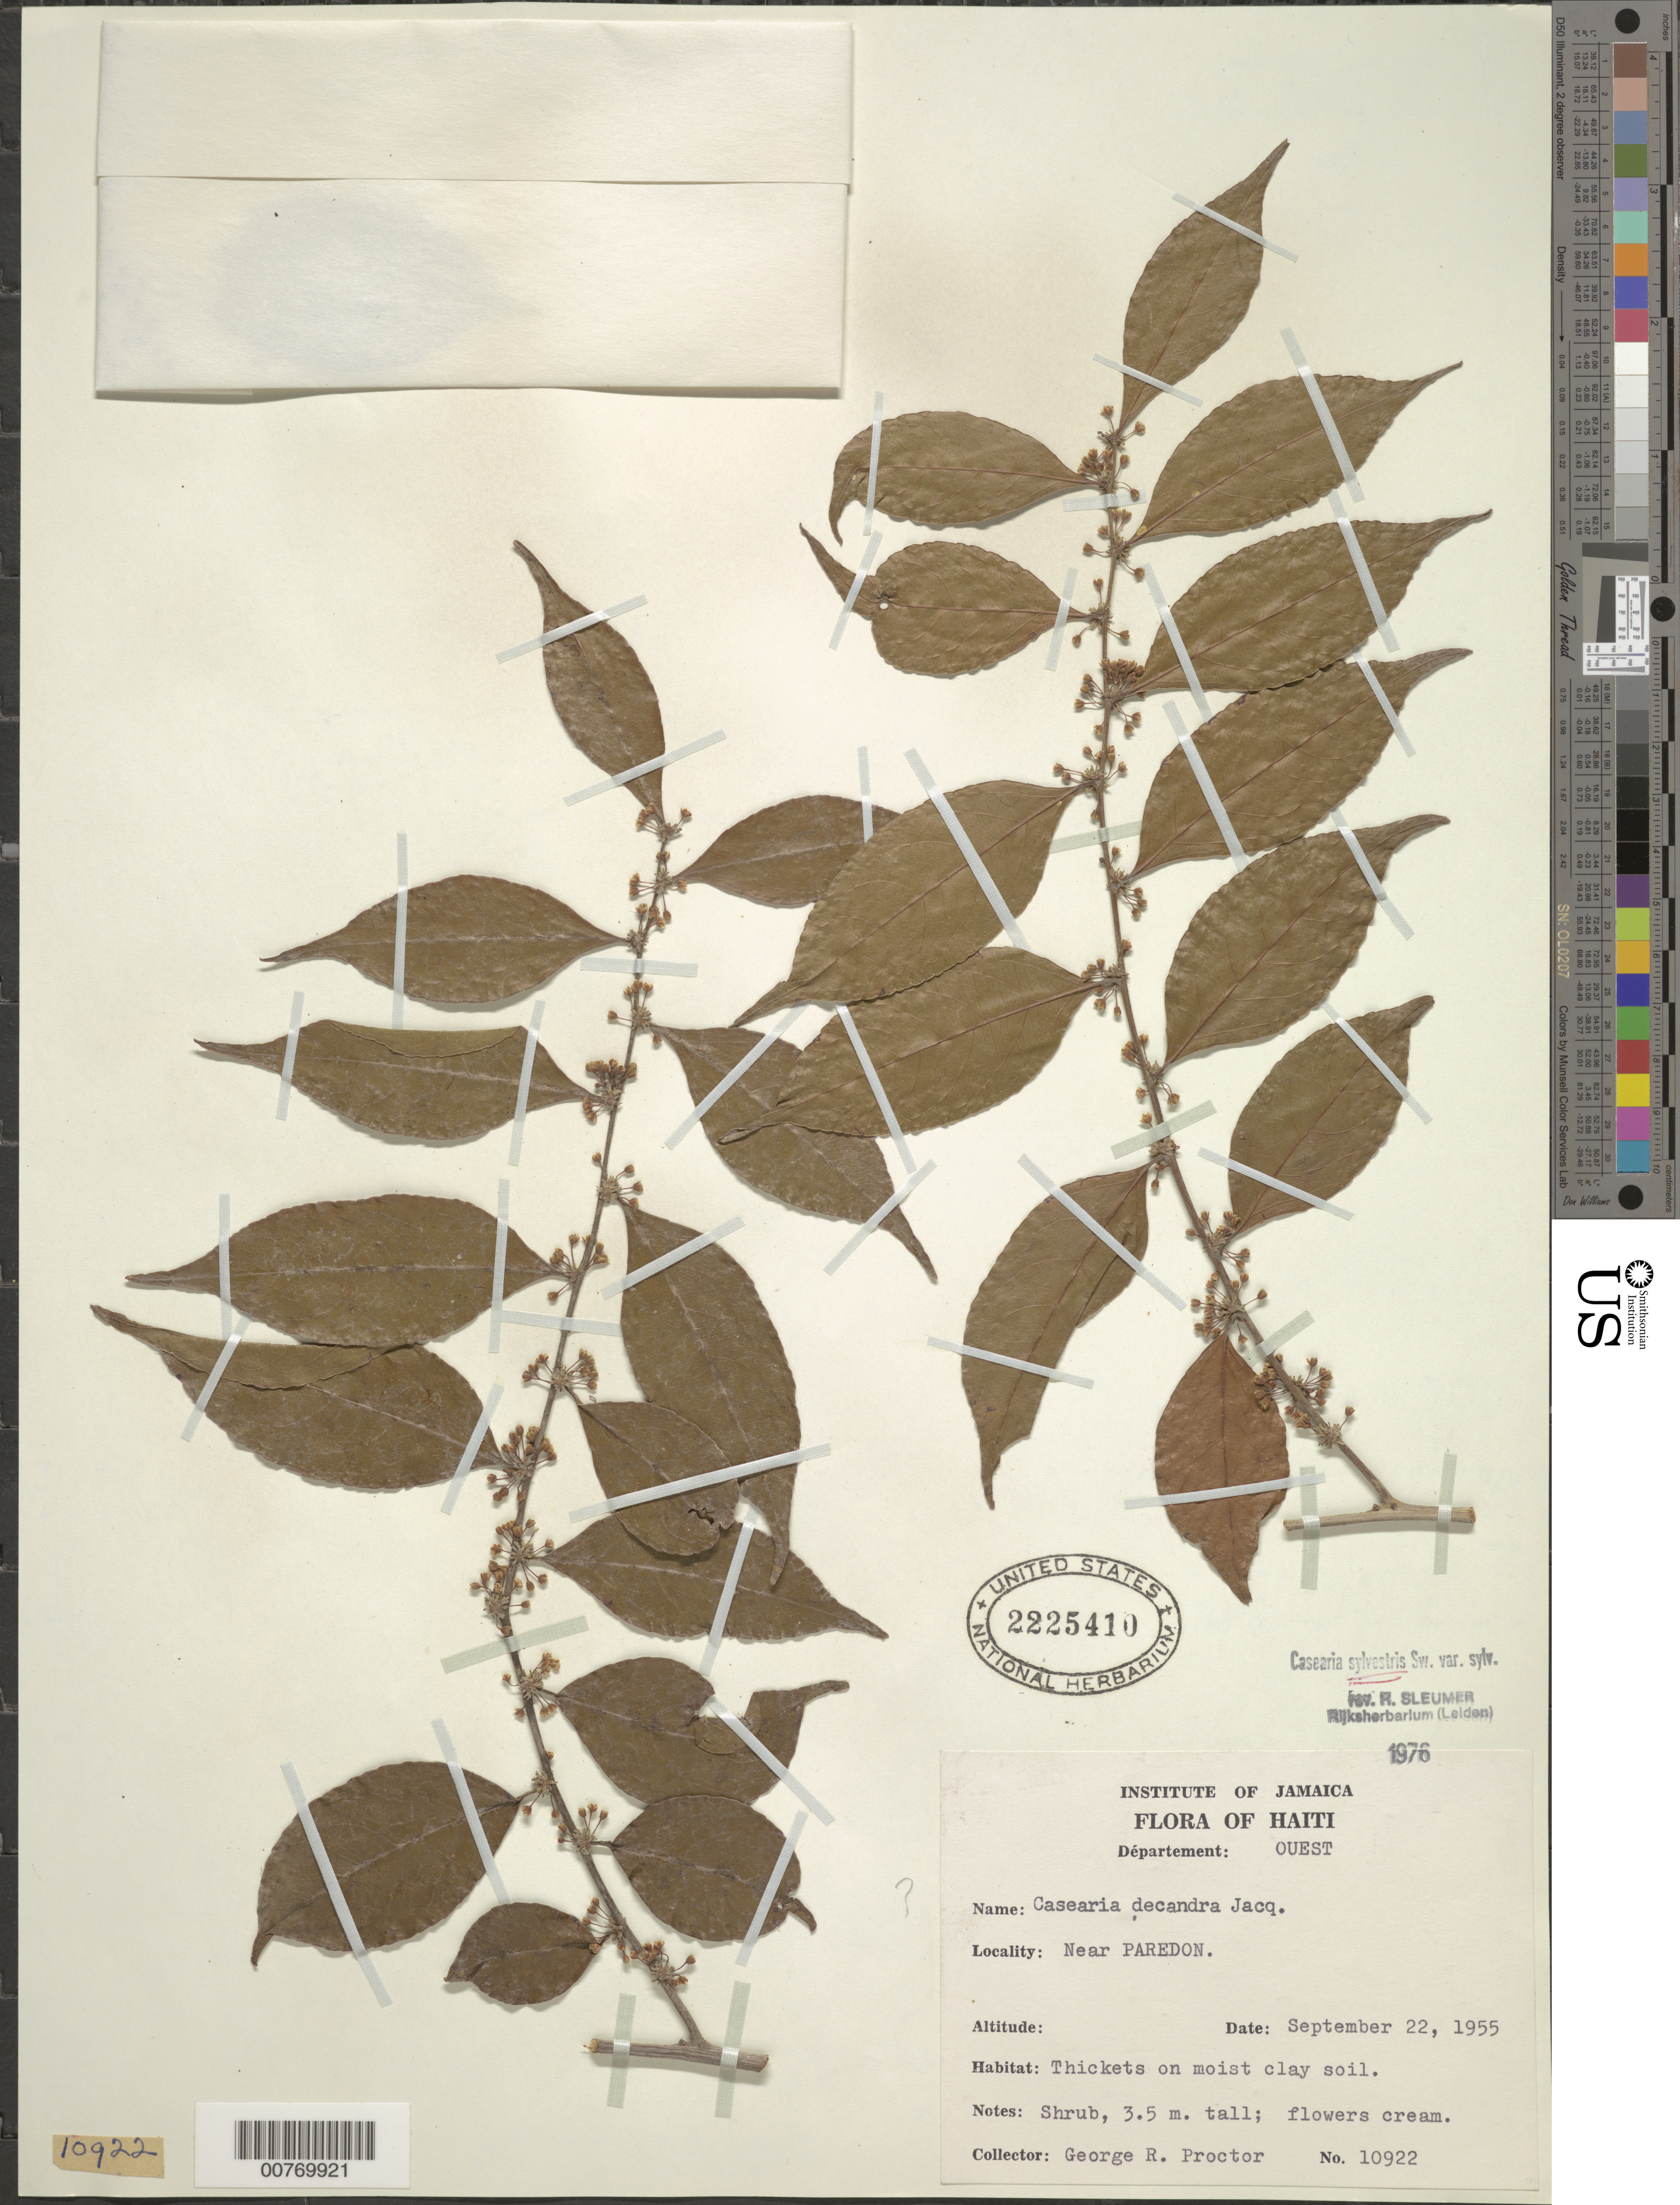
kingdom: Plantae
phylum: Tracheophyta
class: Magnoliopsida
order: Malpighiales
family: Salicaceae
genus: Casearia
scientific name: Casearia sylvestris var. sylvestris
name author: Sw.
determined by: Sleumer, H. O.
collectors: G. R. Proctor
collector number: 10922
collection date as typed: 22 Sep 1955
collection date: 1955-09-22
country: Haiti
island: Hispaniola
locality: Near Paredon.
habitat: Thickets on moist clay soil.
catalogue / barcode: US 2225410